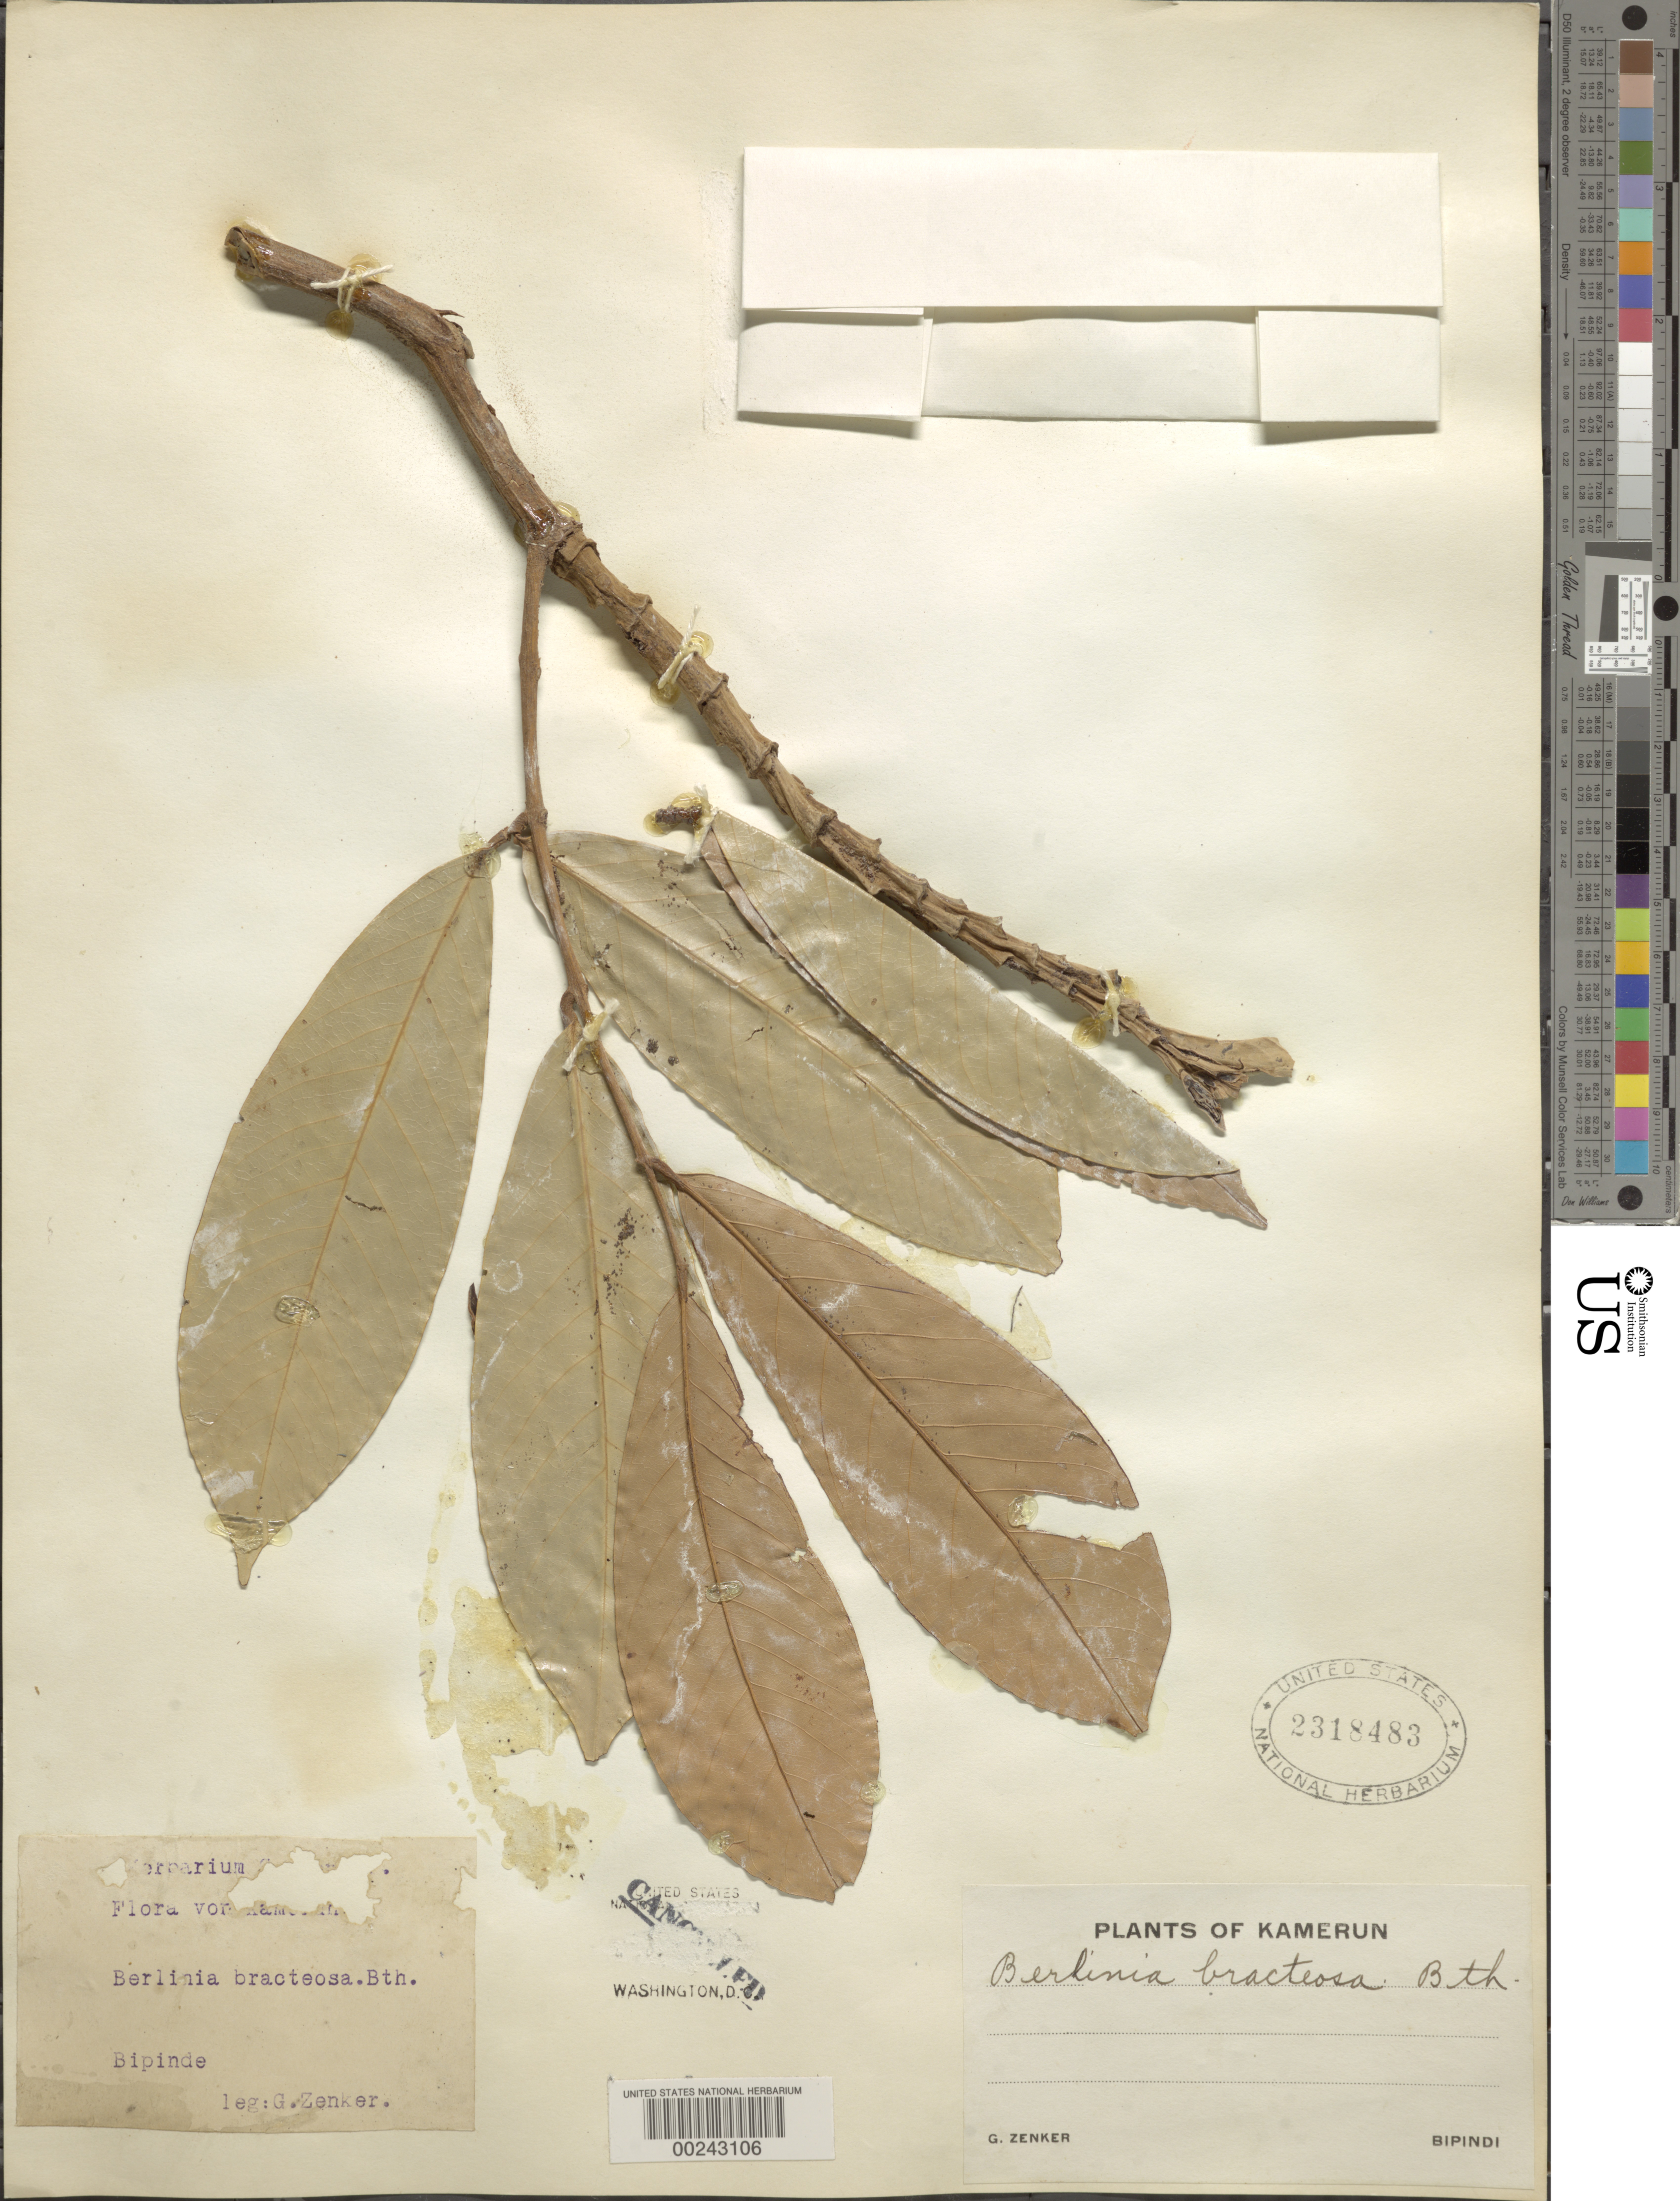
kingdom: Plantae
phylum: Tracheophyta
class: Magnoliopsida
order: Fabales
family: Fabaceae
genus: Berlinia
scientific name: Berlinia bracteosa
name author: Benth.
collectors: G. A. Zenker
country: Cameroon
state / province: Sud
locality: Bipindi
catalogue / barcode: US 2318483